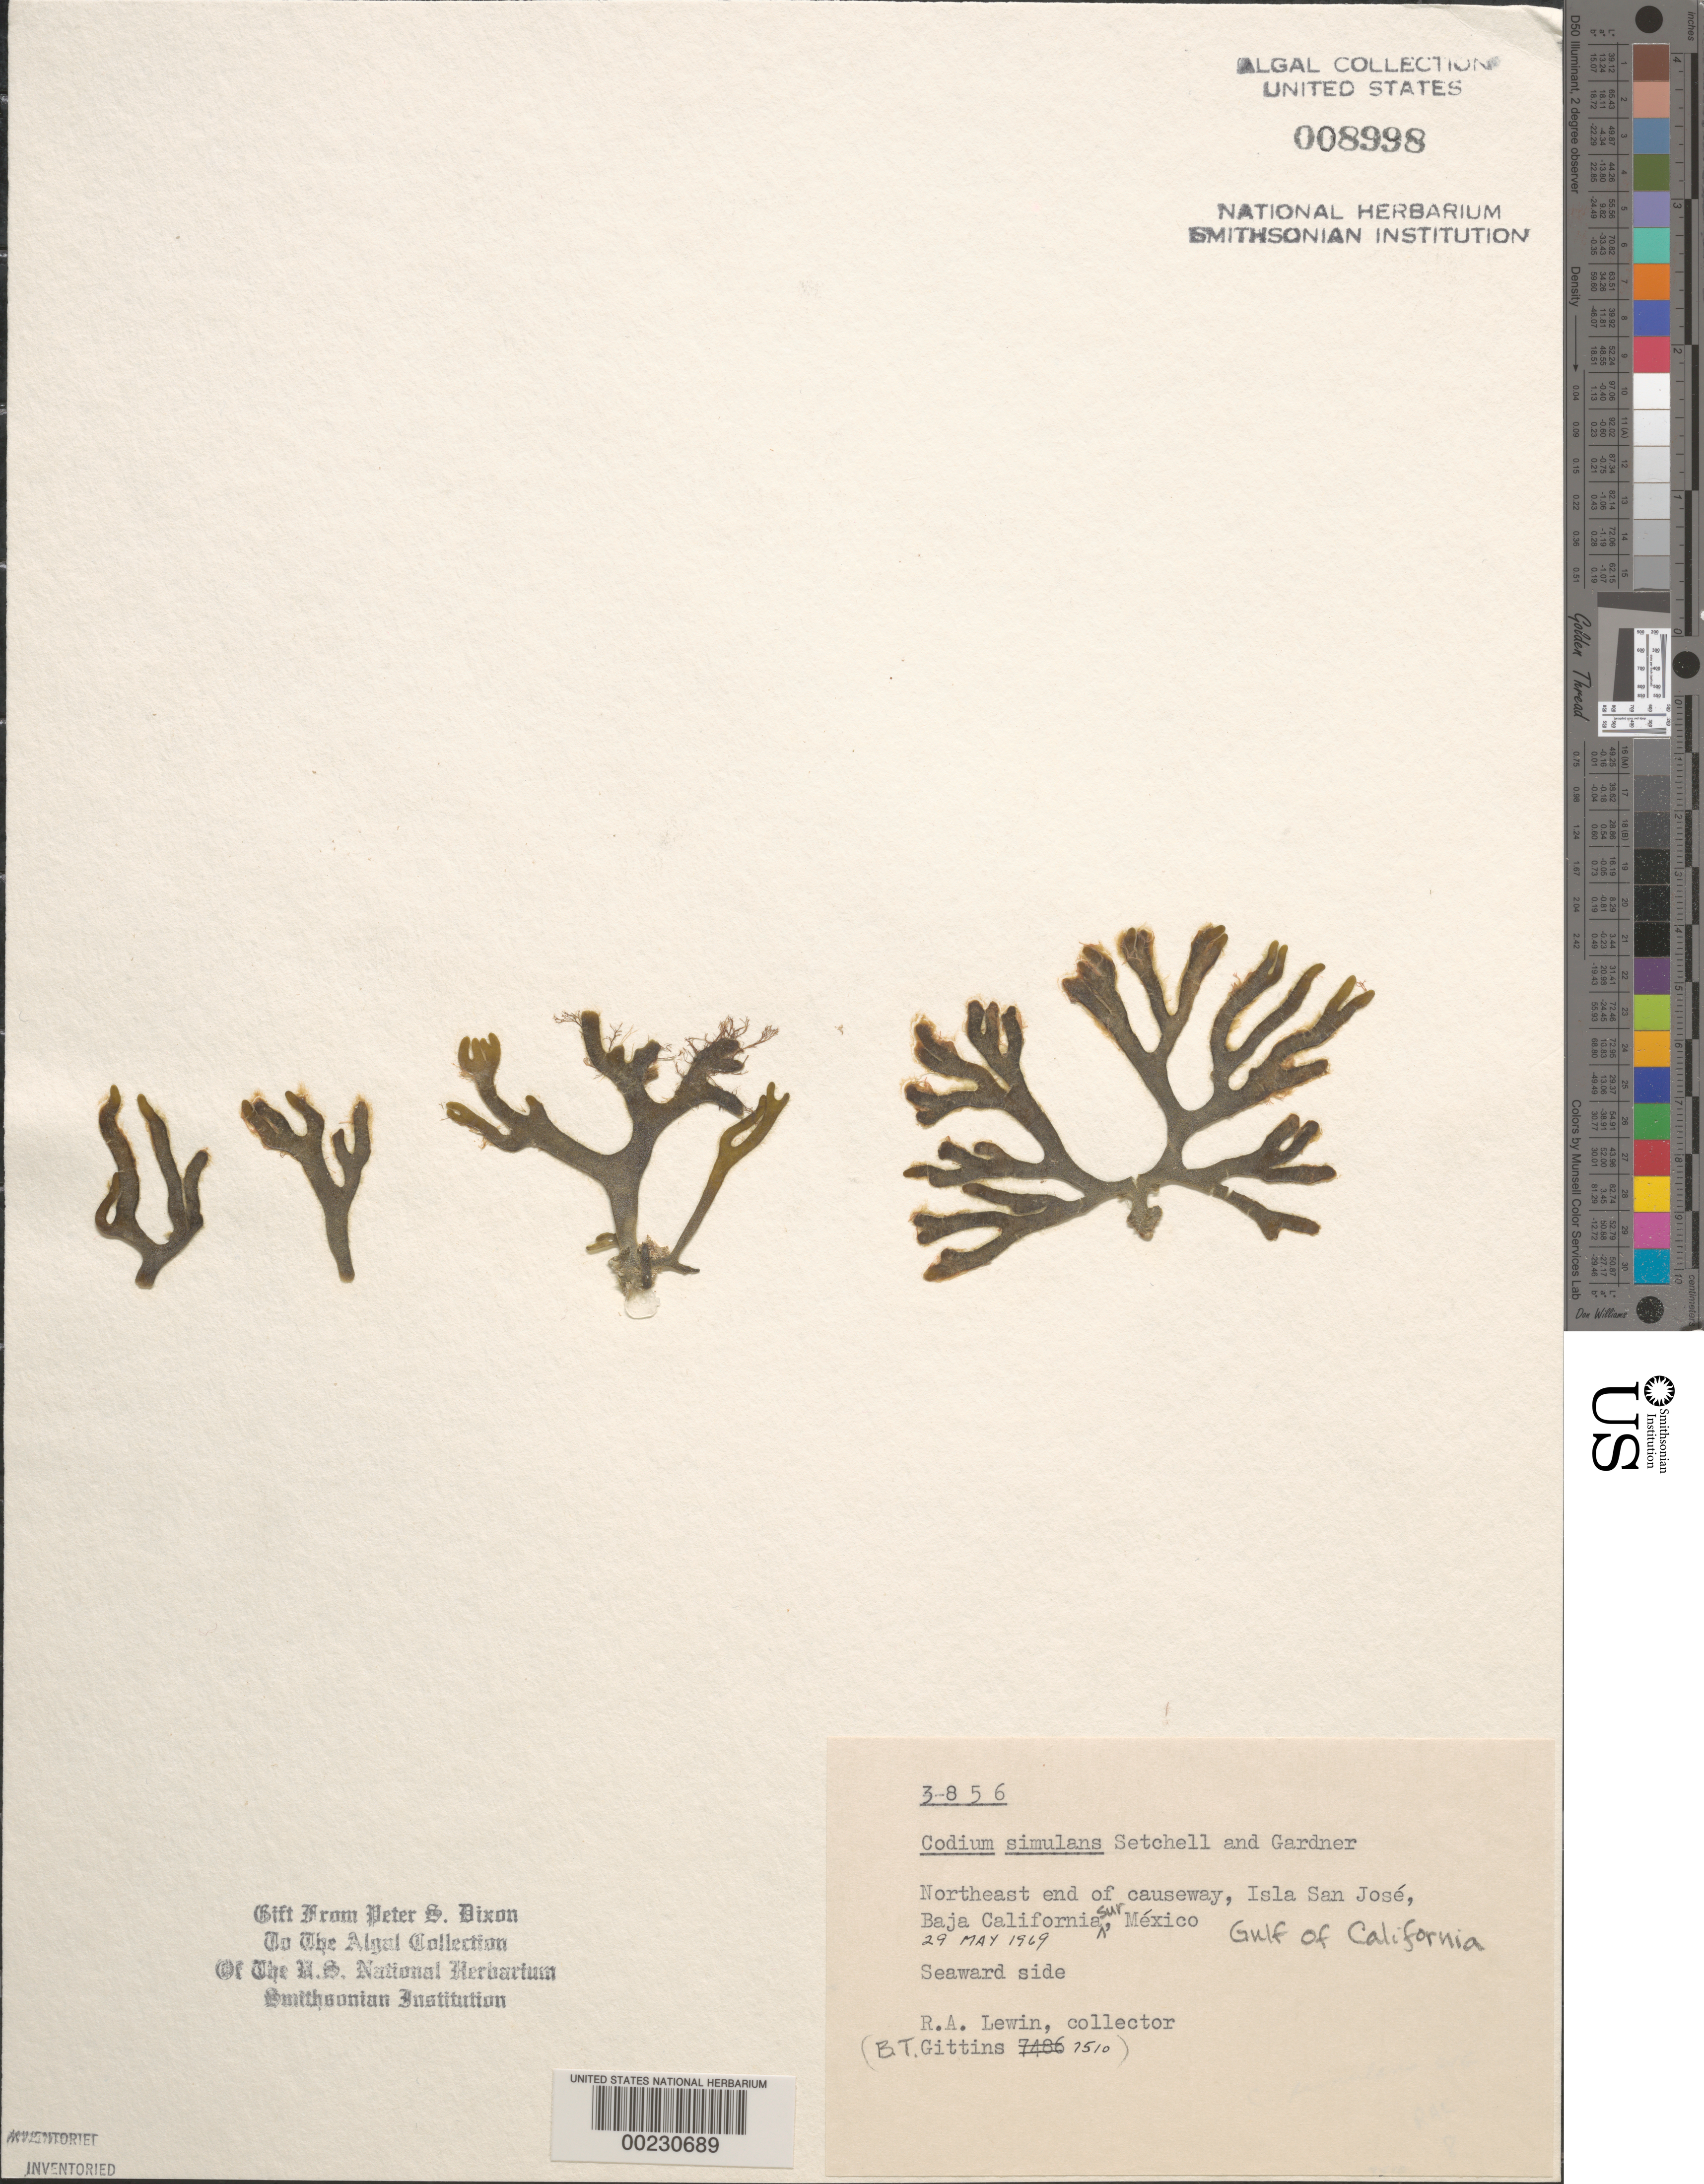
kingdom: Plantae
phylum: Chlorophyta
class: Ulvophyceae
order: Bryopsidales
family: Codiaceae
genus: Codium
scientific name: Codium simulans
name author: Setch. & N.L. Gardner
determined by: Dixon, P. S.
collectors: R. Lewin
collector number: BTG 7510 & PSD 3856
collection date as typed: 29 May 1969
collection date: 1969-05-29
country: Mexico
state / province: Baja California Sur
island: Isla San Jose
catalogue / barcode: US 8998